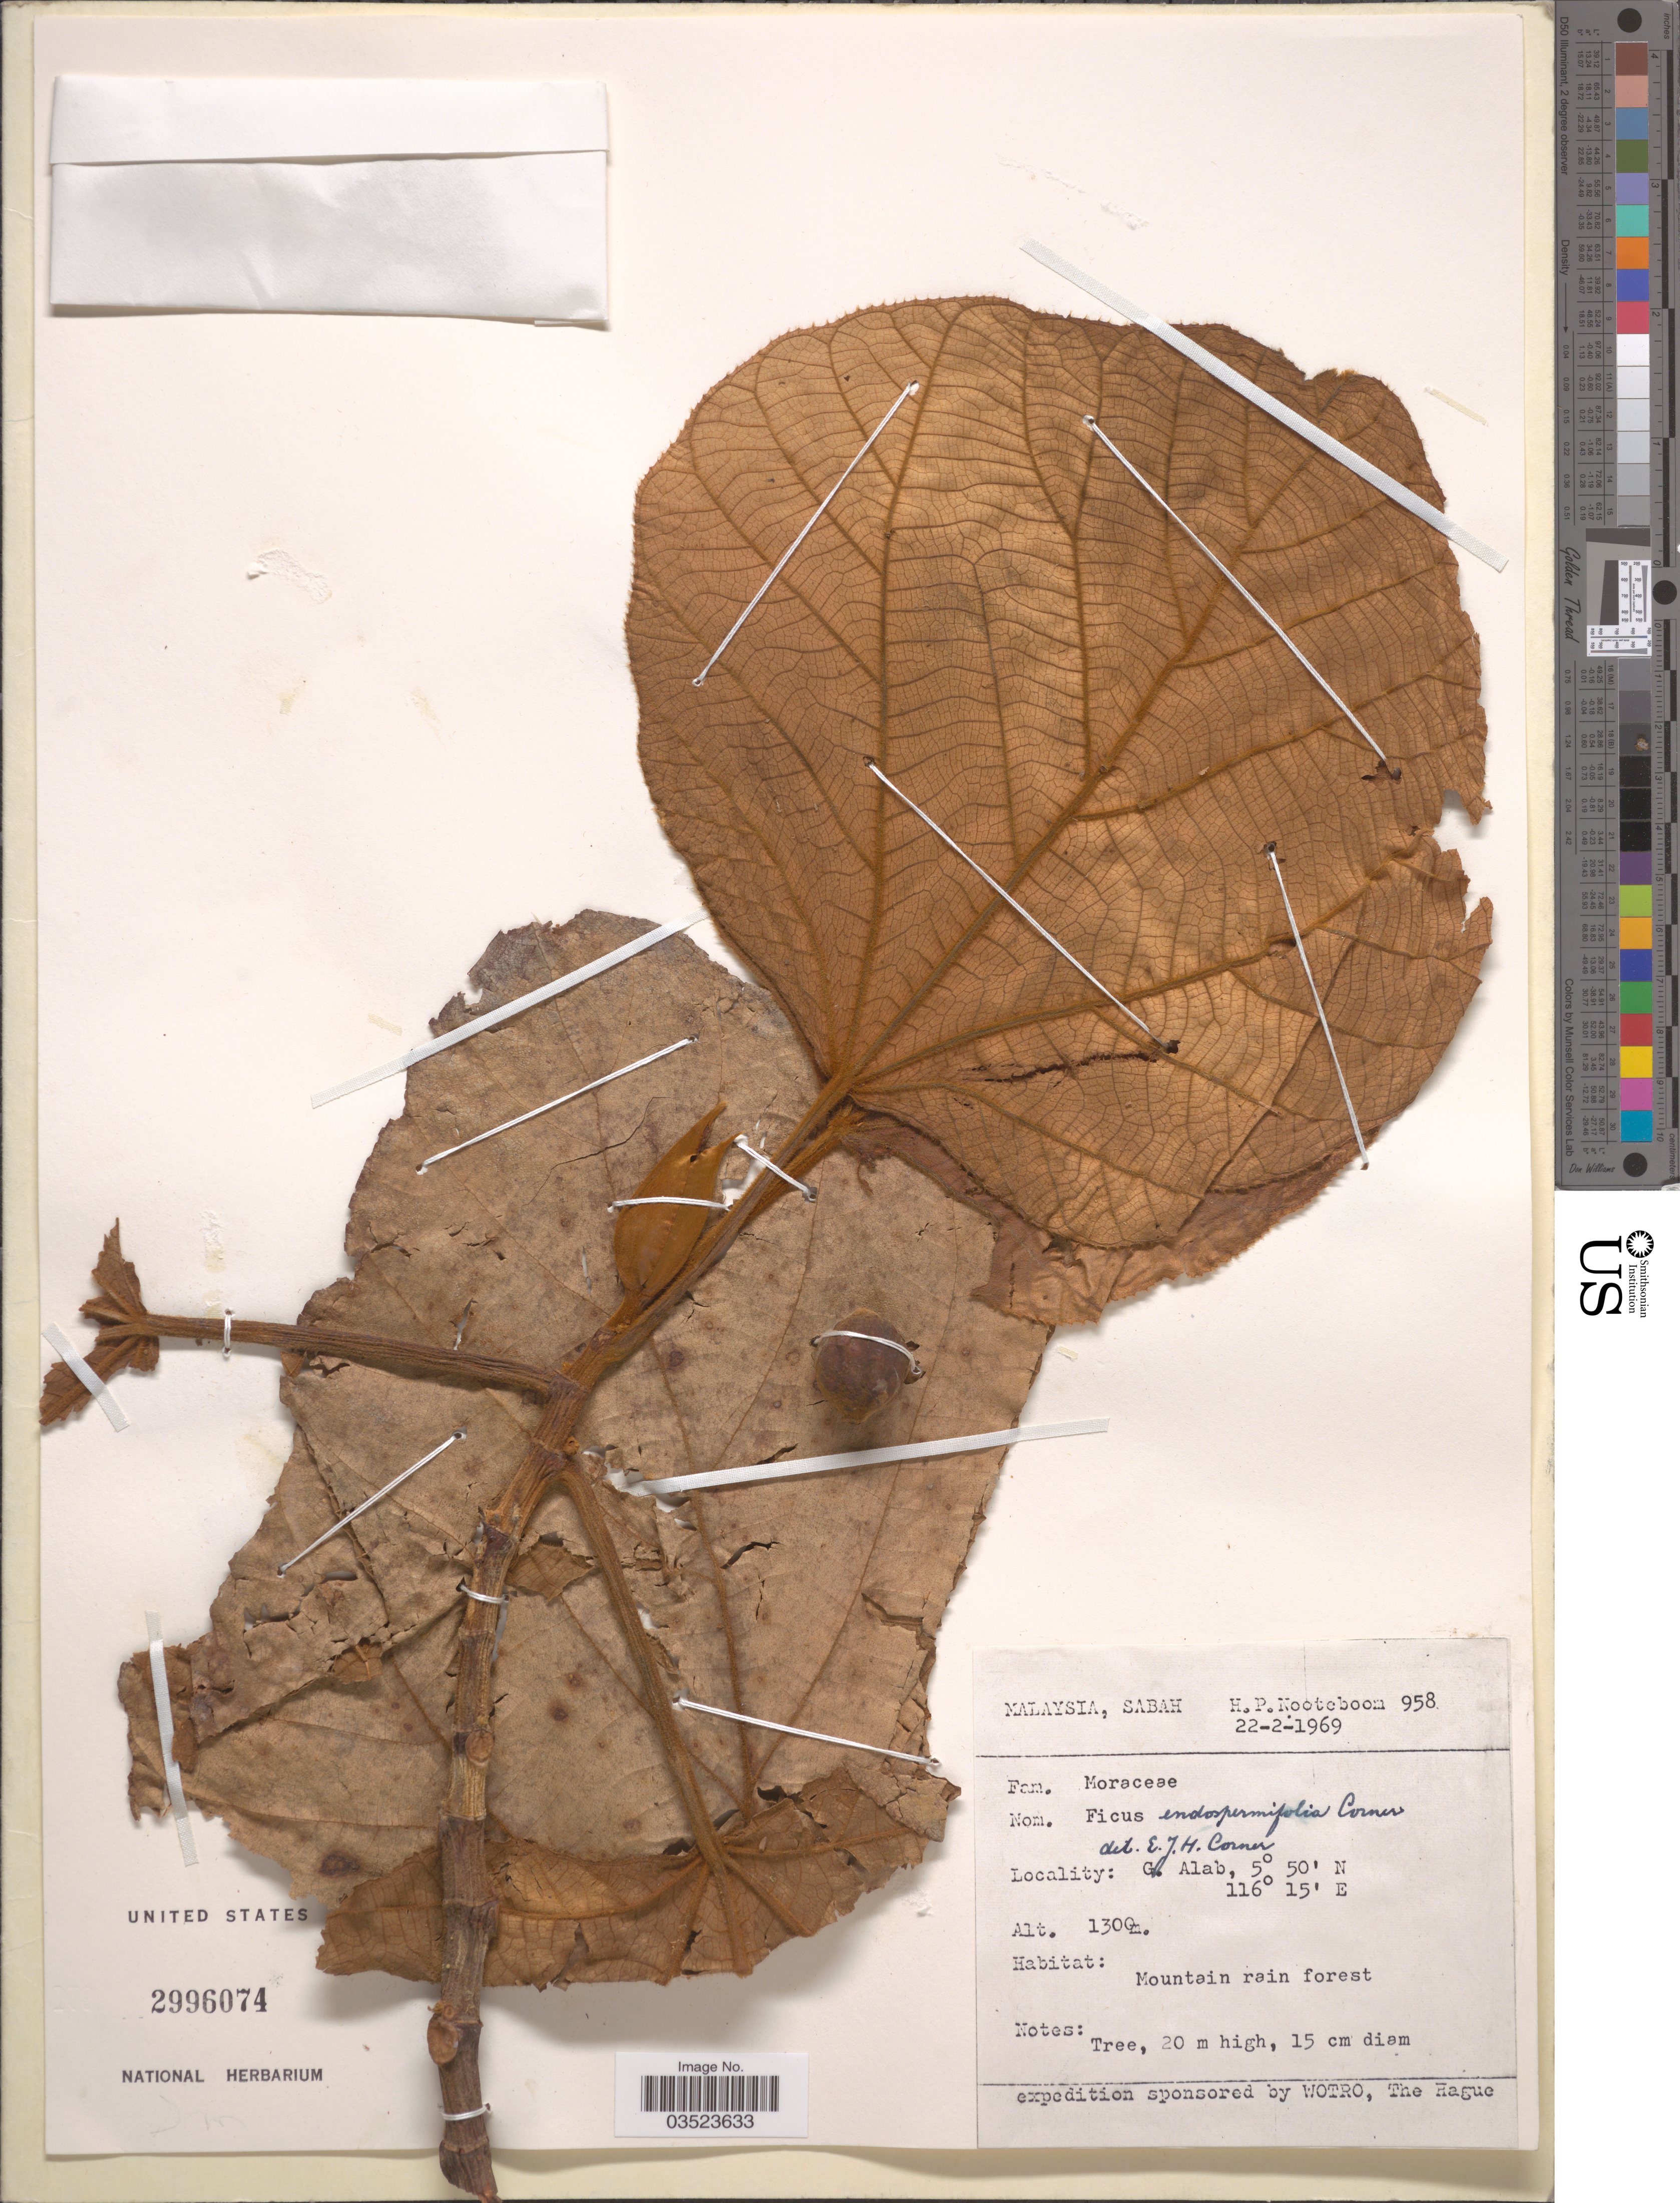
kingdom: Plantae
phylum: Tracheophyta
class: Magnoliopsida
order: Rosales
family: Moraceae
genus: Ficus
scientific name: Ficus endospermifolia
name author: Corner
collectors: H. P. Nooteboom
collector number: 958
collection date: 1969-02-22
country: Malaysia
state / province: Sabah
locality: G. Alab.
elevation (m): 1300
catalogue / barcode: US 2996074